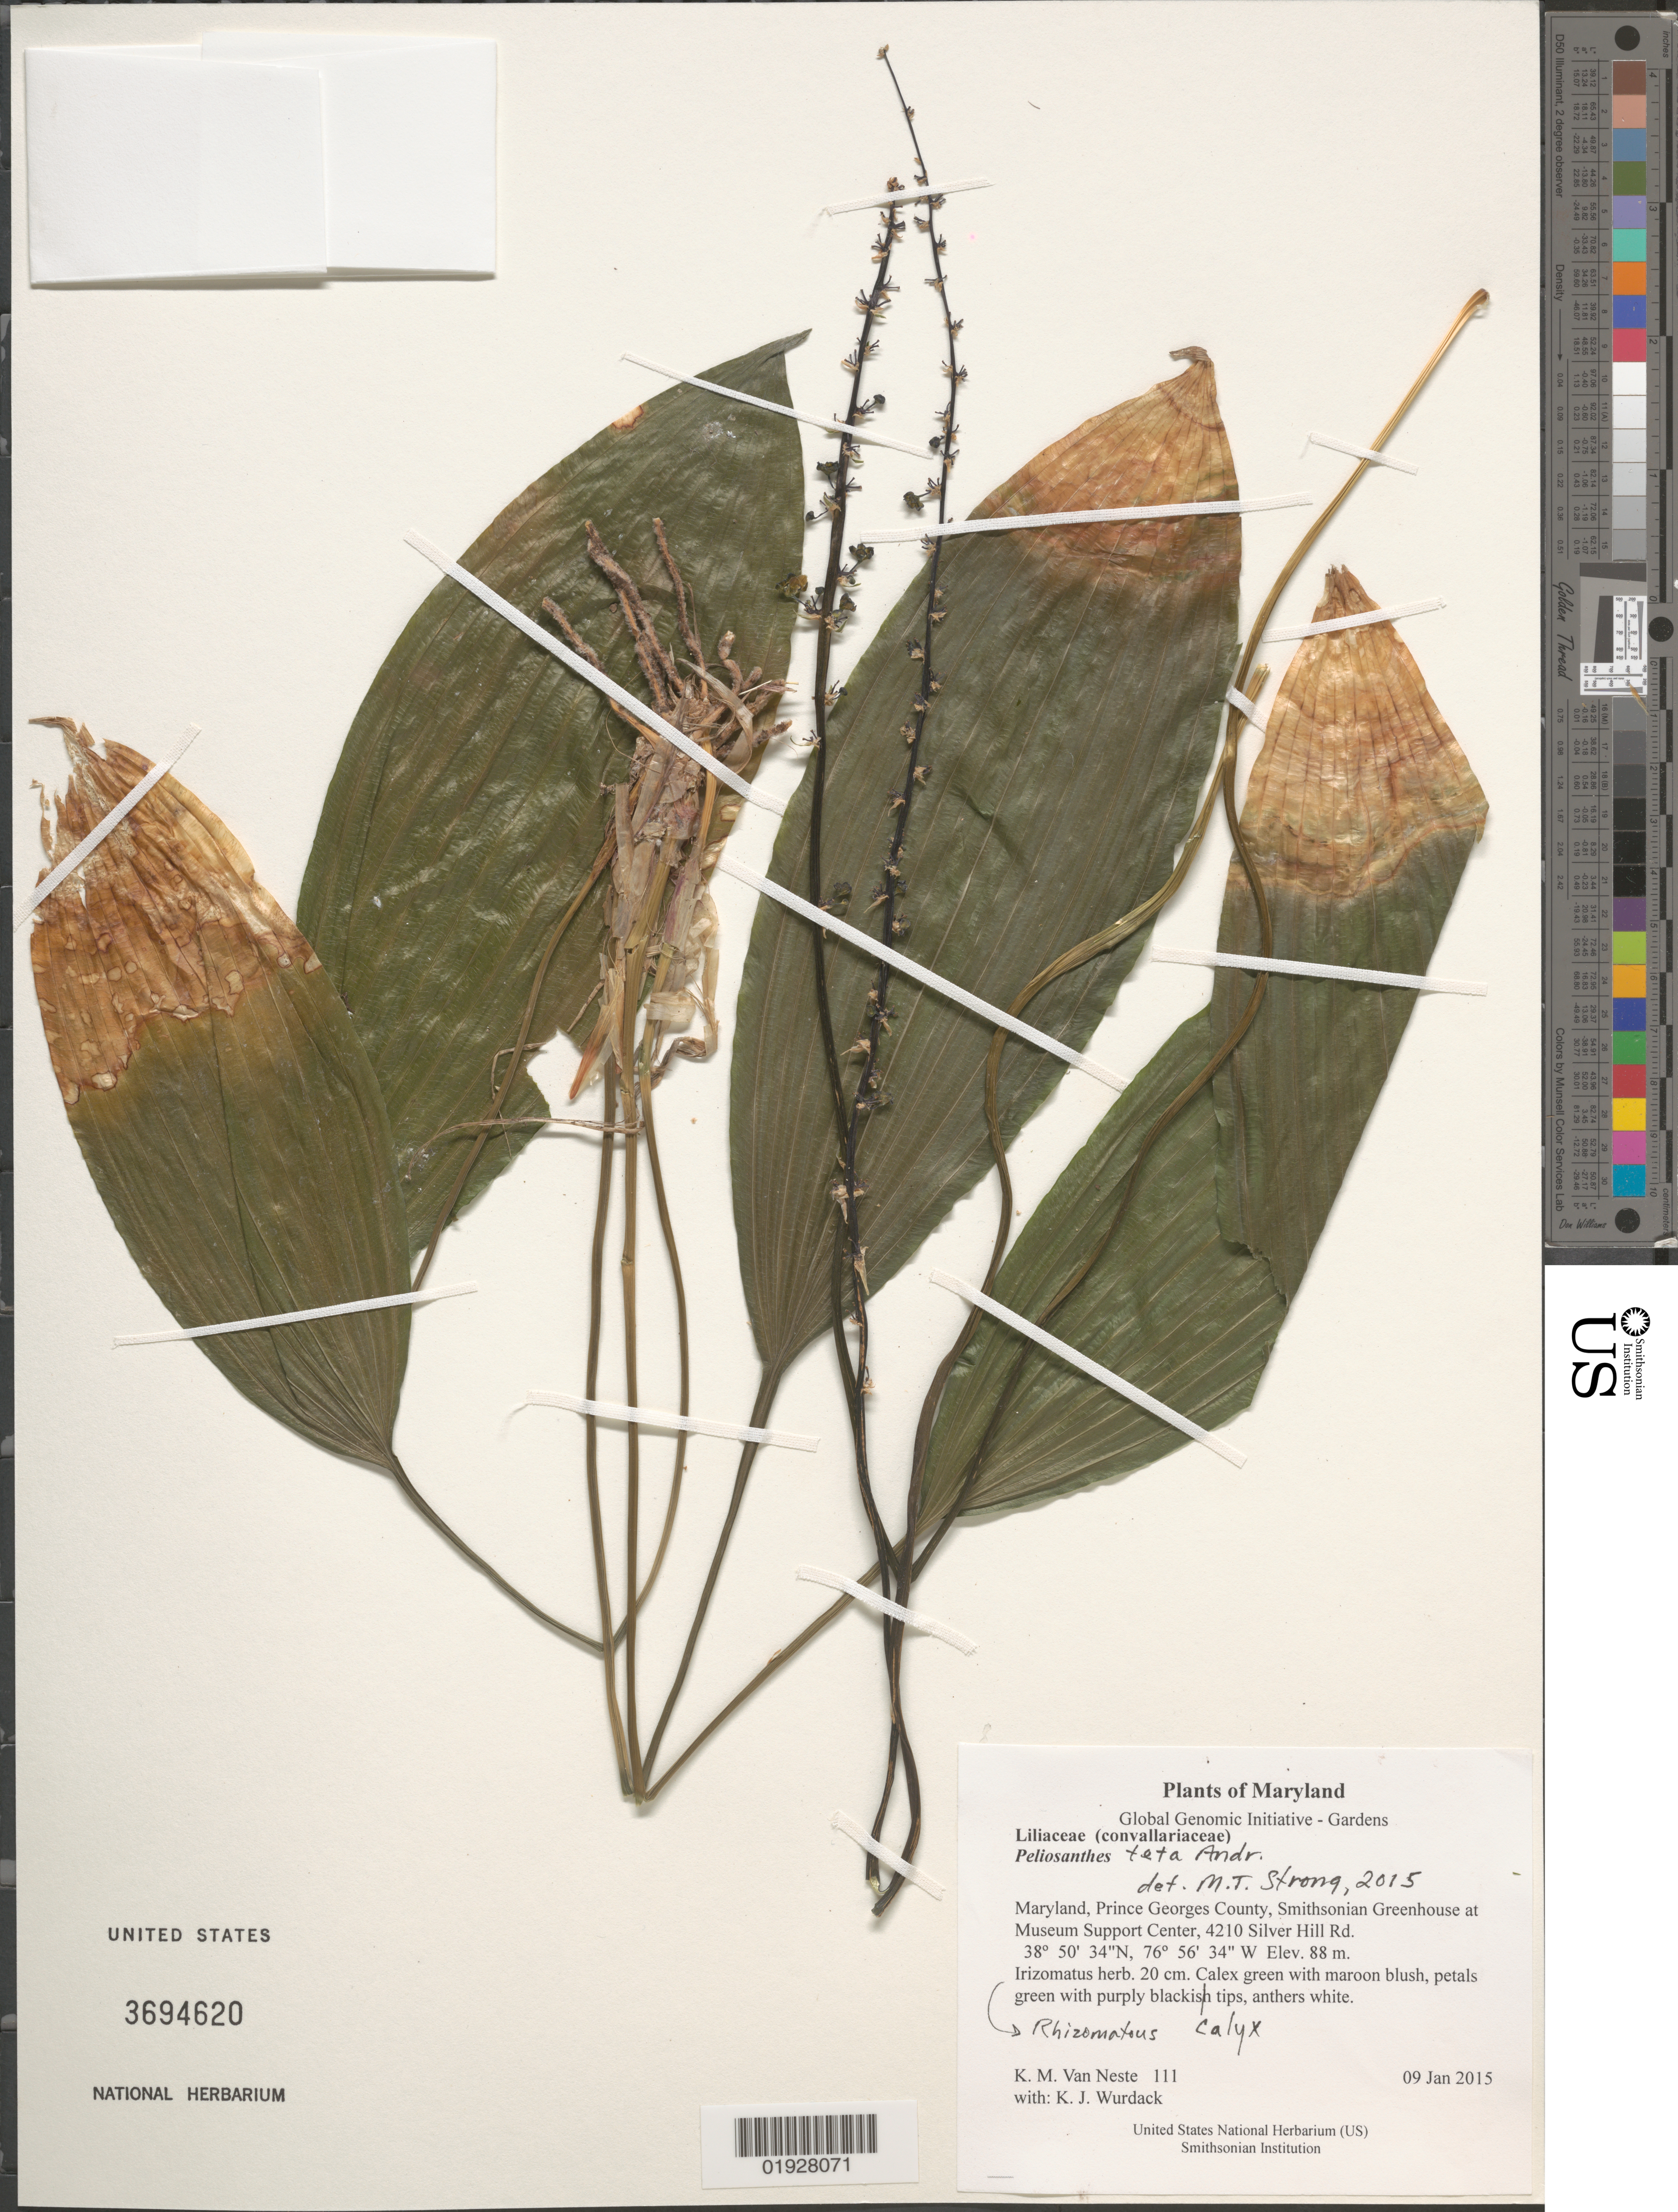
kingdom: Plantae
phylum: Tracheophyta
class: Liliopsida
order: Asparagales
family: Asparagaceae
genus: Peliosanthes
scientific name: Peliosanthes teta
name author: Andrews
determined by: Strong, M. T., (US), Smithsonian Institution - National Museum of Natural History (UNITED STATES)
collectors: K. M. Van Neste & K. Wurdack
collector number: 111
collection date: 2015-01-09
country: United States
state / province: Maryland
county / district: Prince George's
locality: Smithsonian Greenhouse at Museum Support Center, 4210 Silver Hill Rd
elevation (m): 88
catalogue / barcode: US 3694620